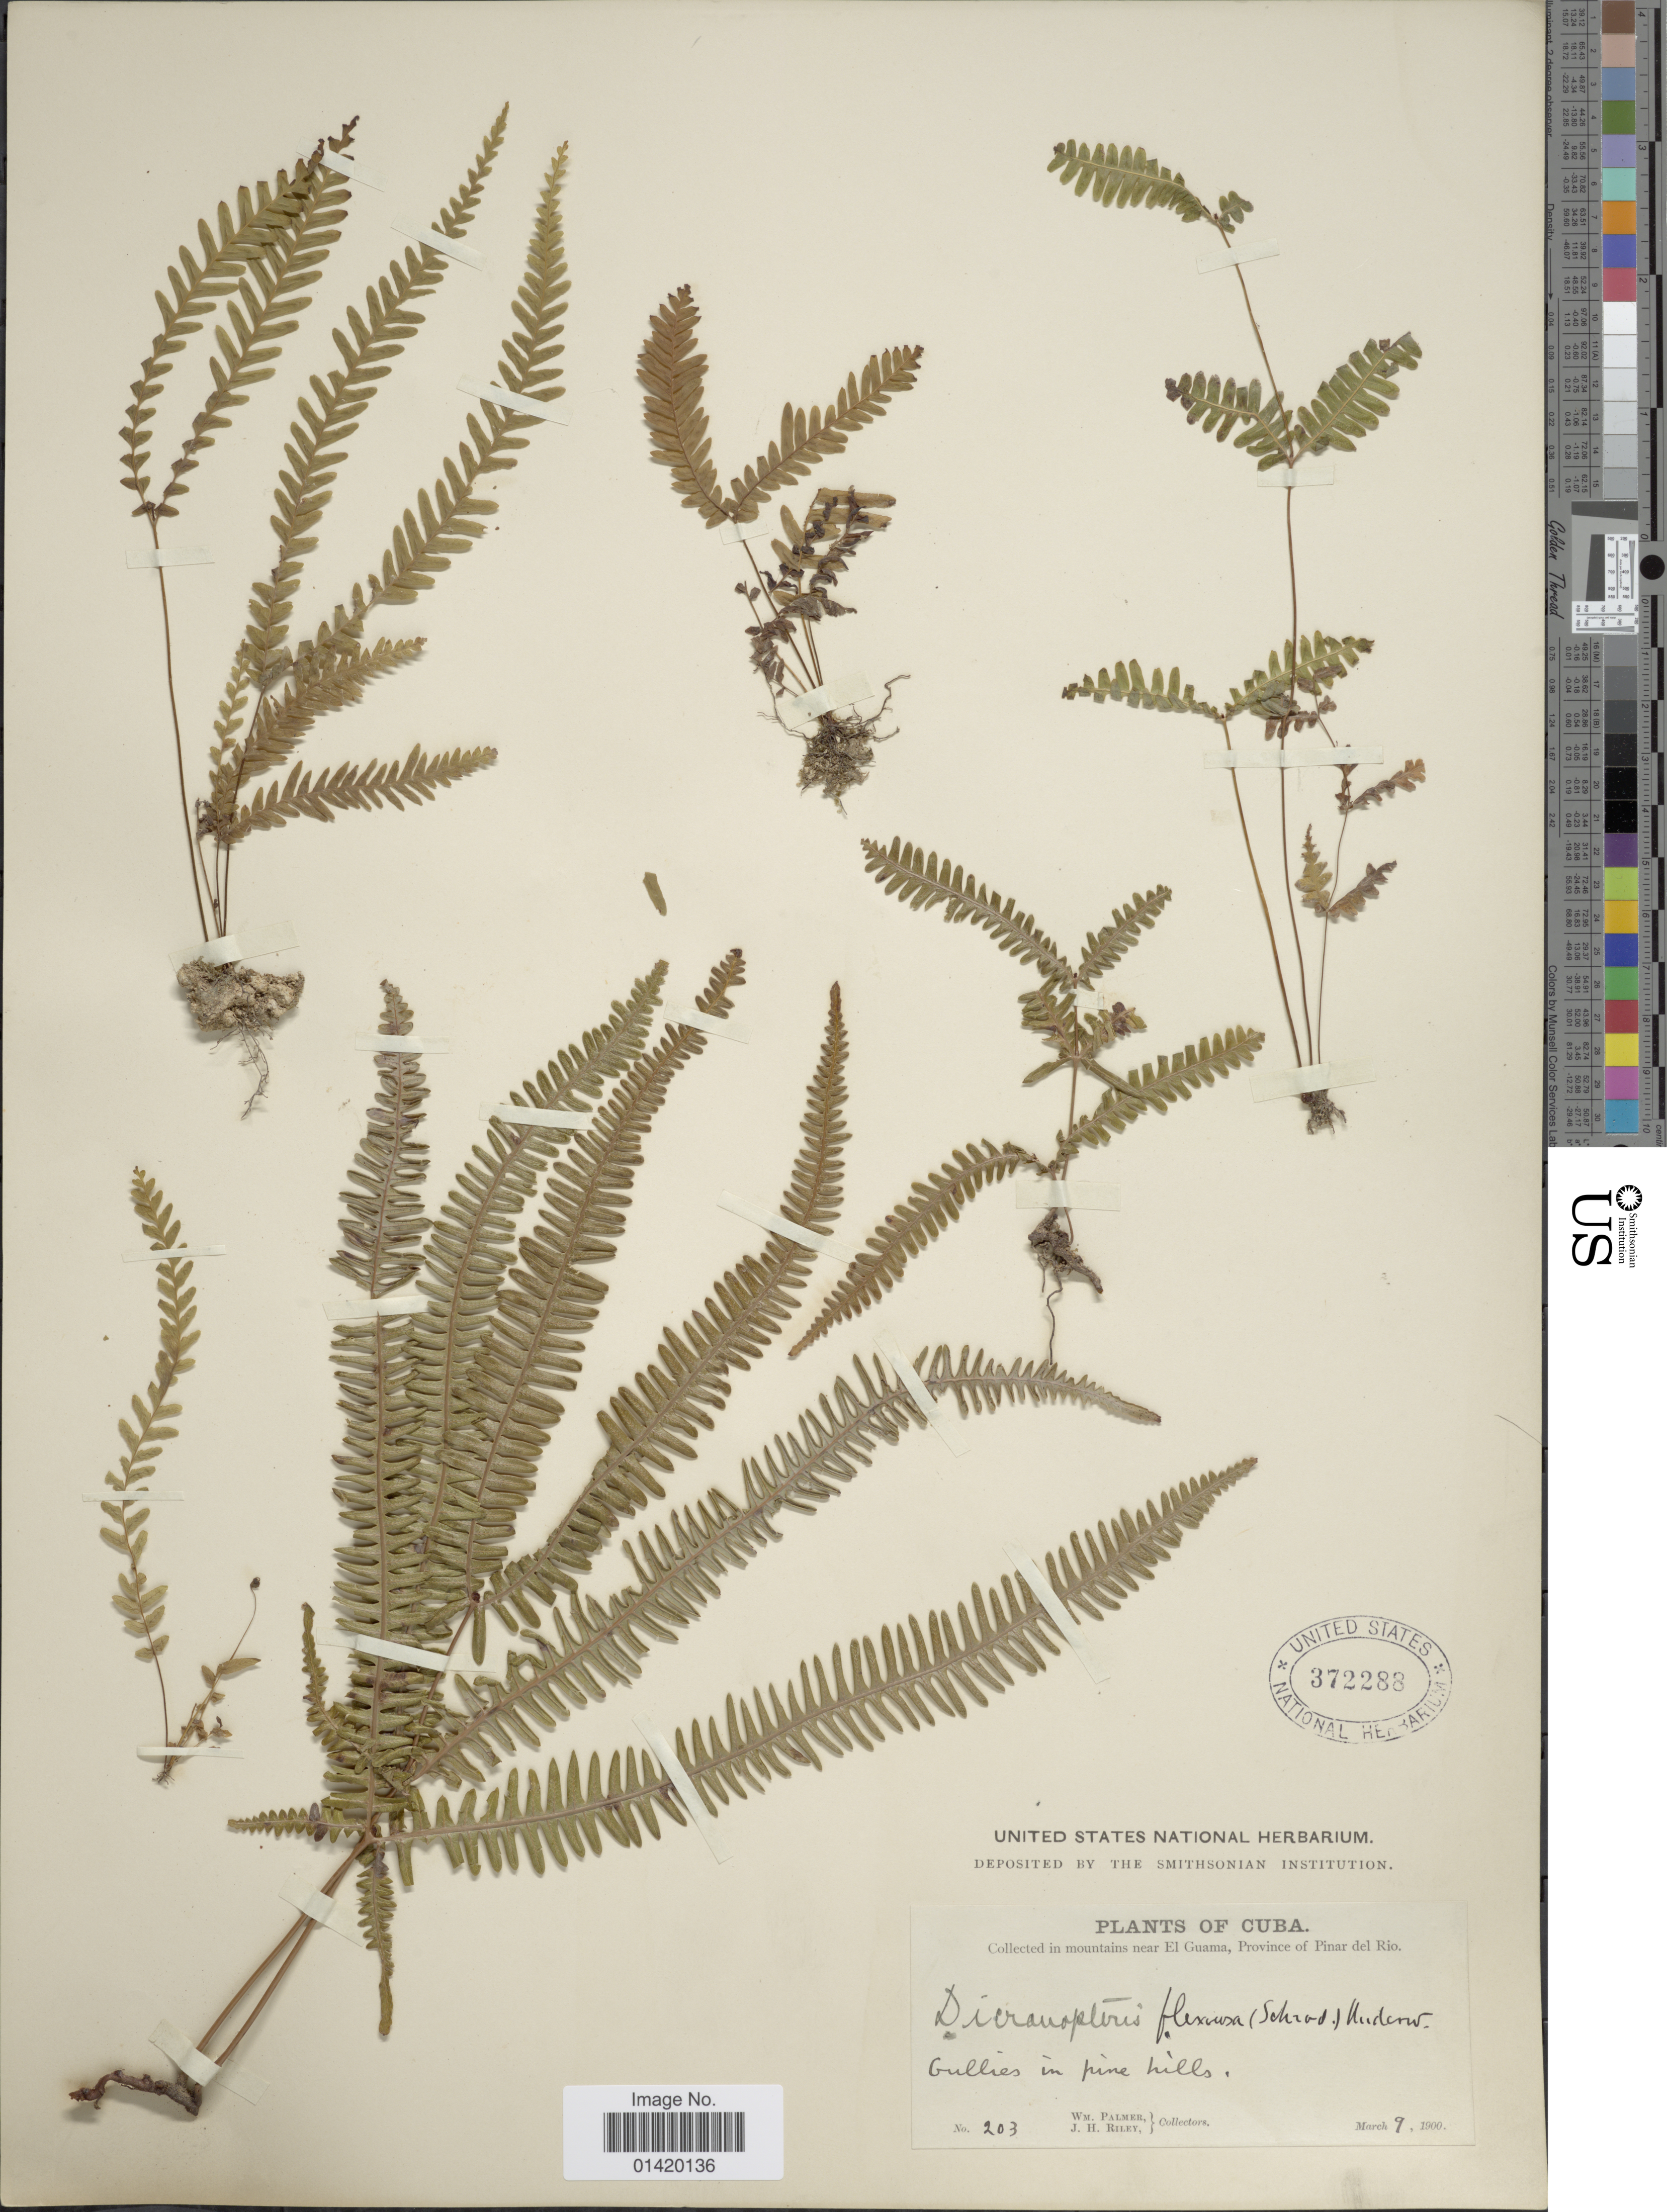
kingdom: Plantae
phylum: Tracheophyta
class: Polypodiopsida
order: Gleicheniales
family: Gleicheniaceae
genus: Dicranopteris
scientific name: Dicranopteris flexuosa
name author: (Schrad.) Underw.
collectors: W. Palmer & J. H. Riley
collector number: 203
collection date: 1900-03-09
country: Cuba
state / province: Pinar del Río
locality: In mountains near El Guama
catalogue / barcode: US 372288